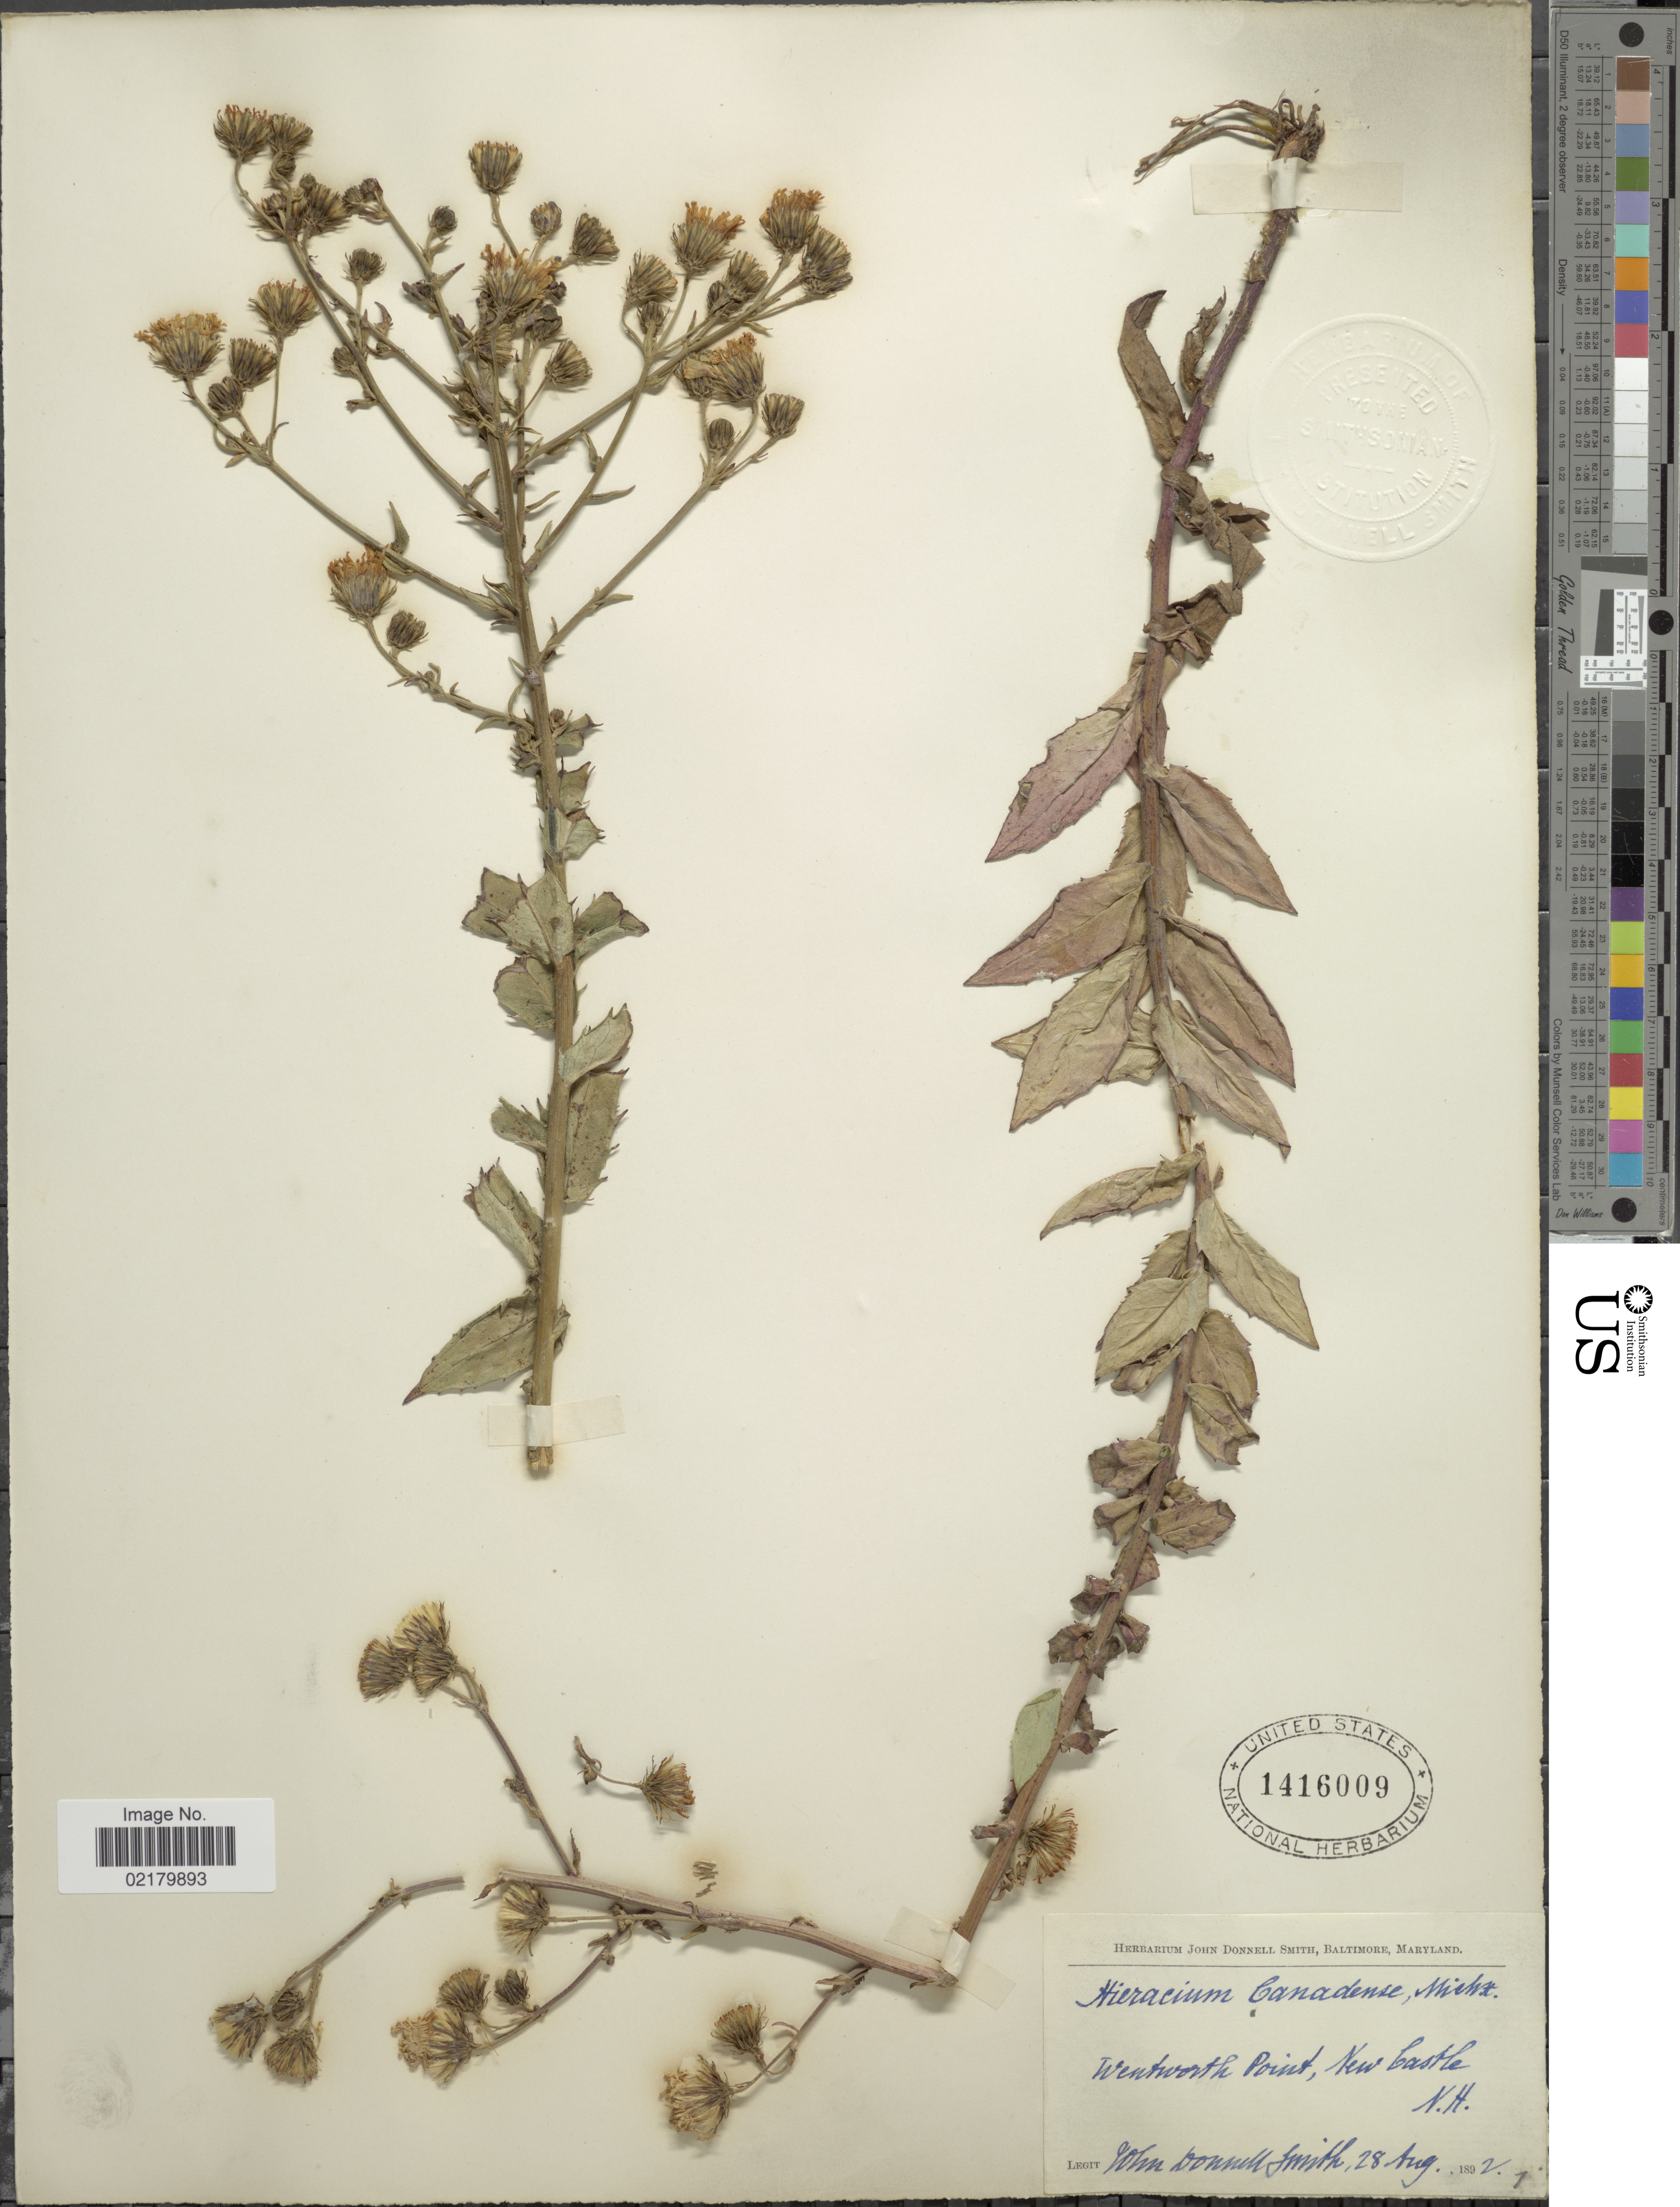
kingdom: Plantae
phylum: Tracheophyta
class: Magnoliopsida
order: Asterales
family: Asteraceae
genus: Hieracium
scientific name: Hieracium canadense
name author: Michx.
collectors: J. Donnell Smith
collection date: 1892-08-28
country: United States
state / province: New Hampshire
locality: Wentworth Point, New Castle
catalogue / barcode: US 1416009